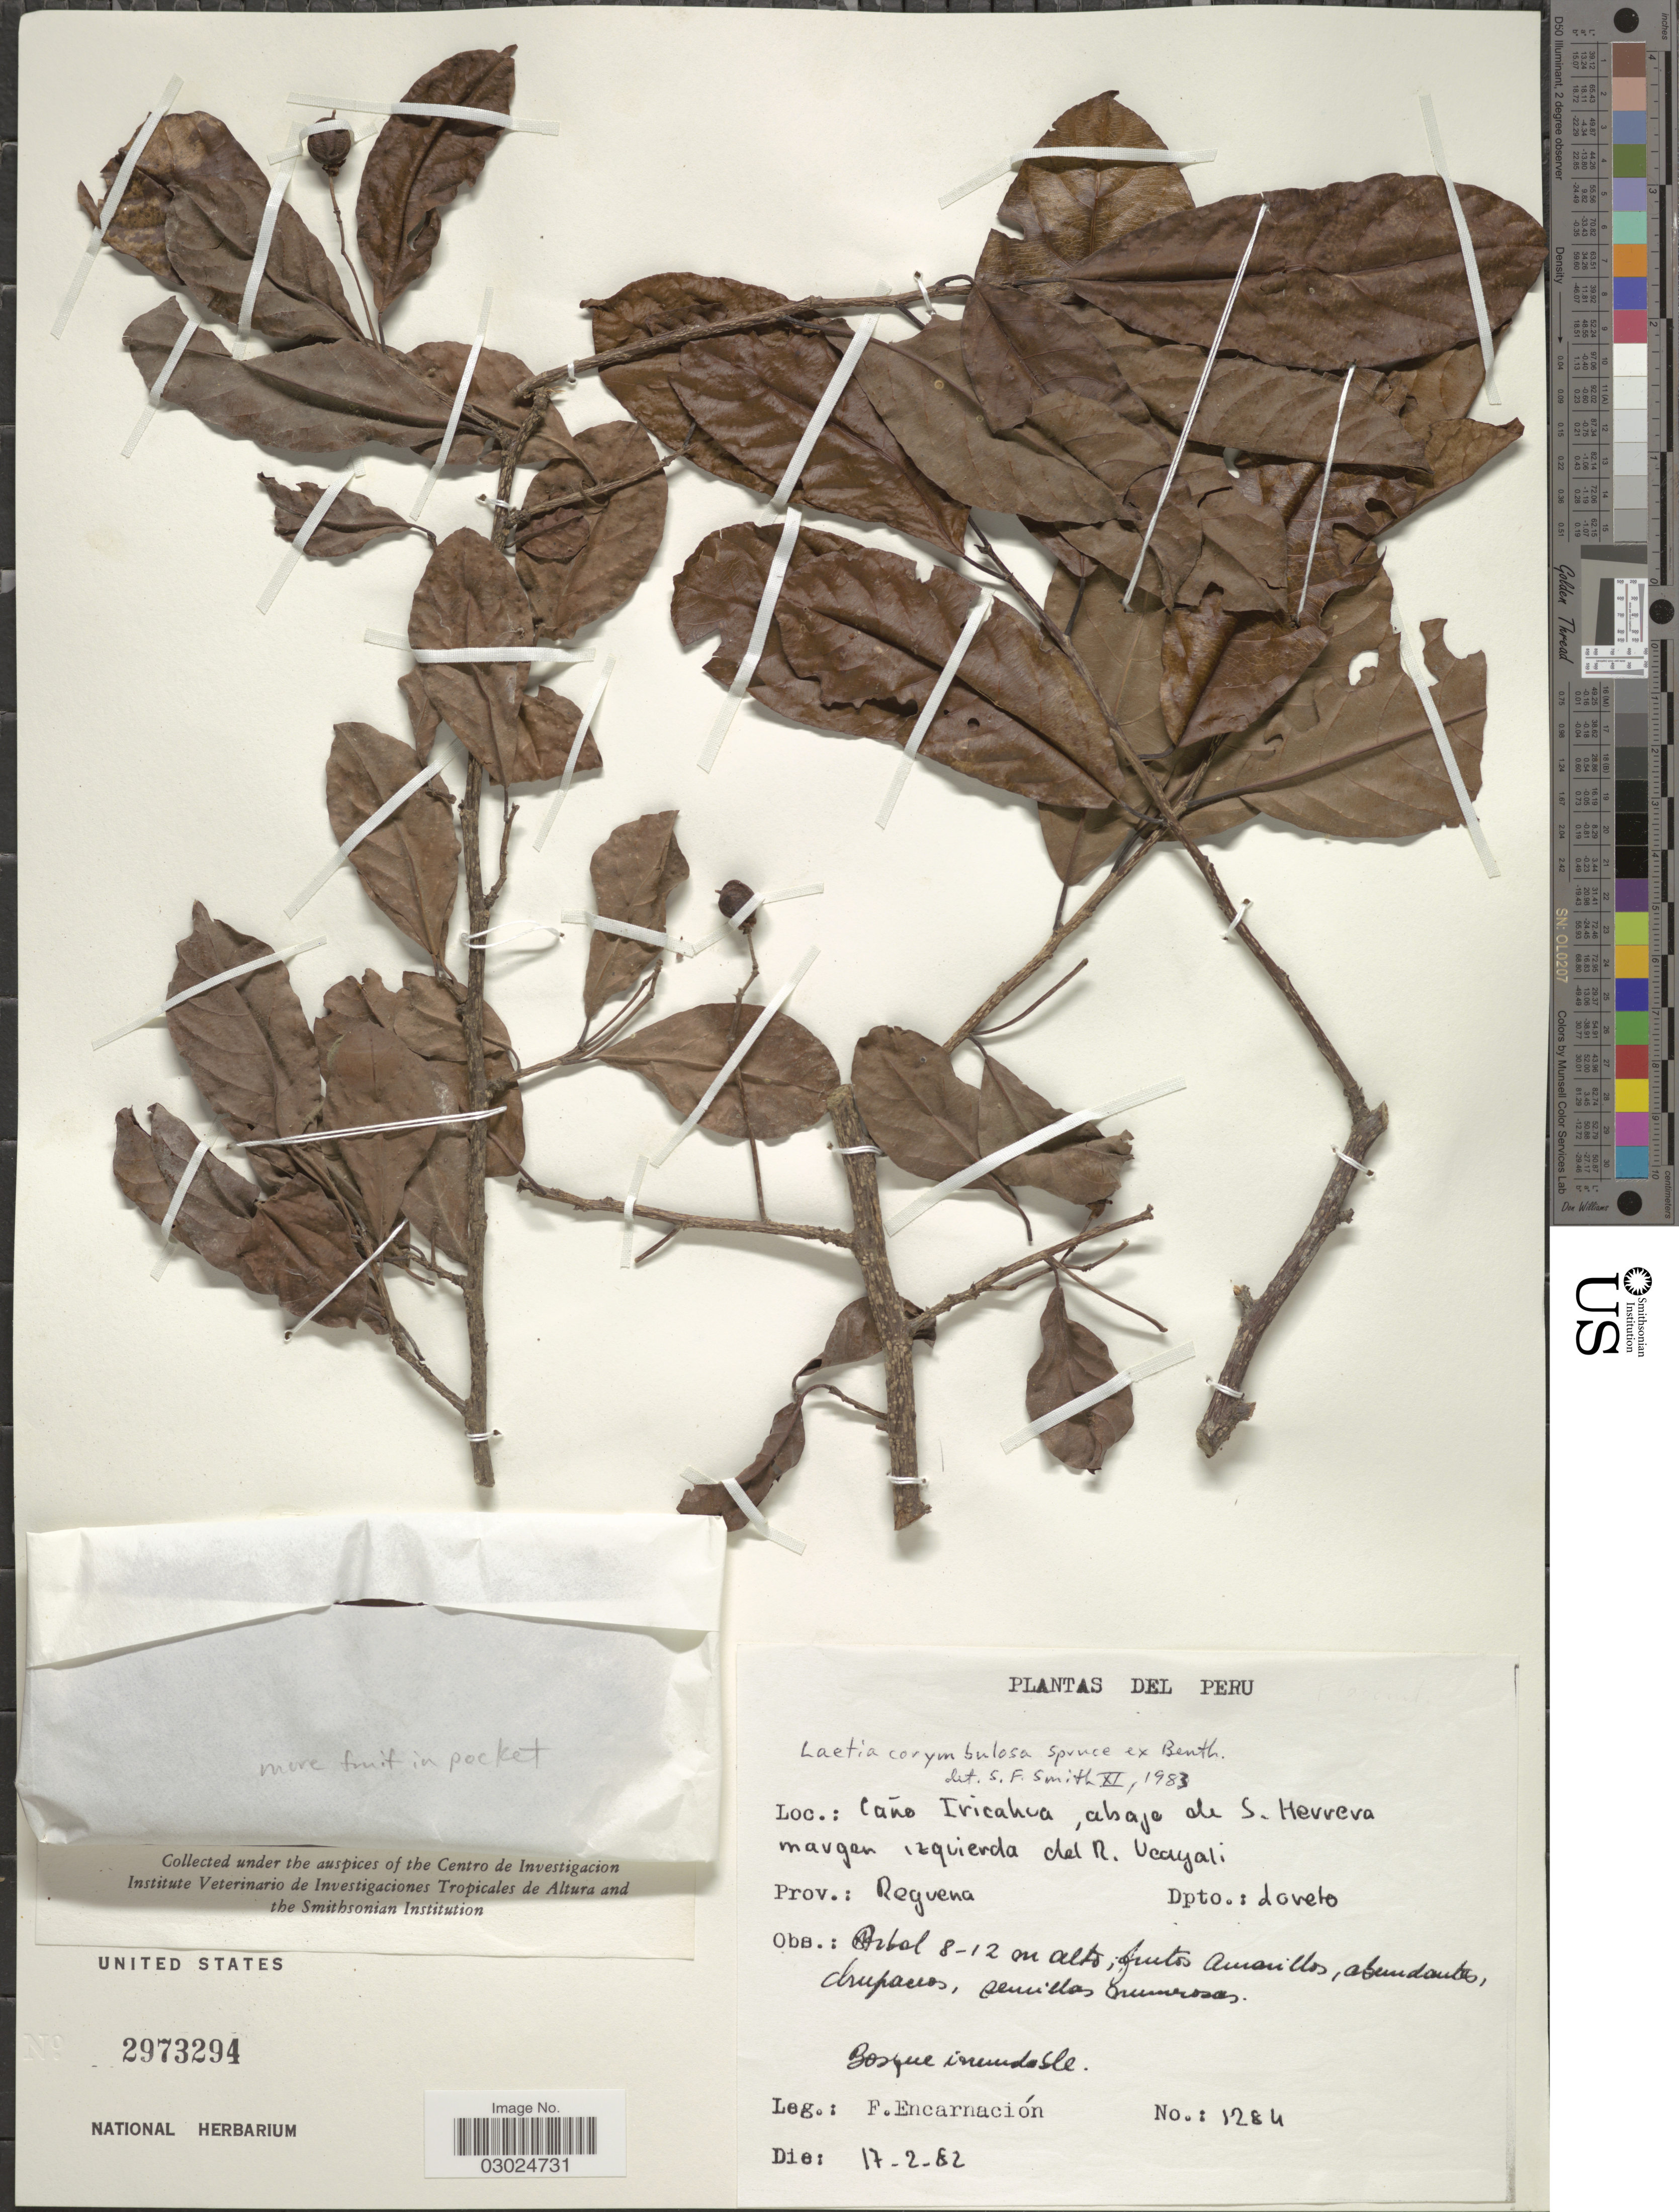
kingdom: Plantae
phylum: Tracheophyta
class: Magnoliopsida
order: Malpighiales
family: Salicaceae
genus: Laetia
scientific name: Laetia corymbulosa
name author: Spruce ex Benth.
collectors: F. Encarnación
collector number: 1284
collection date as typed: Transcribed d/m/y: 17/2/82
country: Peru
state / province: Loreto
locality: Caño Iricahua, abajo de S. Herrera margen izquierda del R. Ucayali, Prov.: Requena, Dpto.: Loreto.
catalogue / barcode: US 2973294